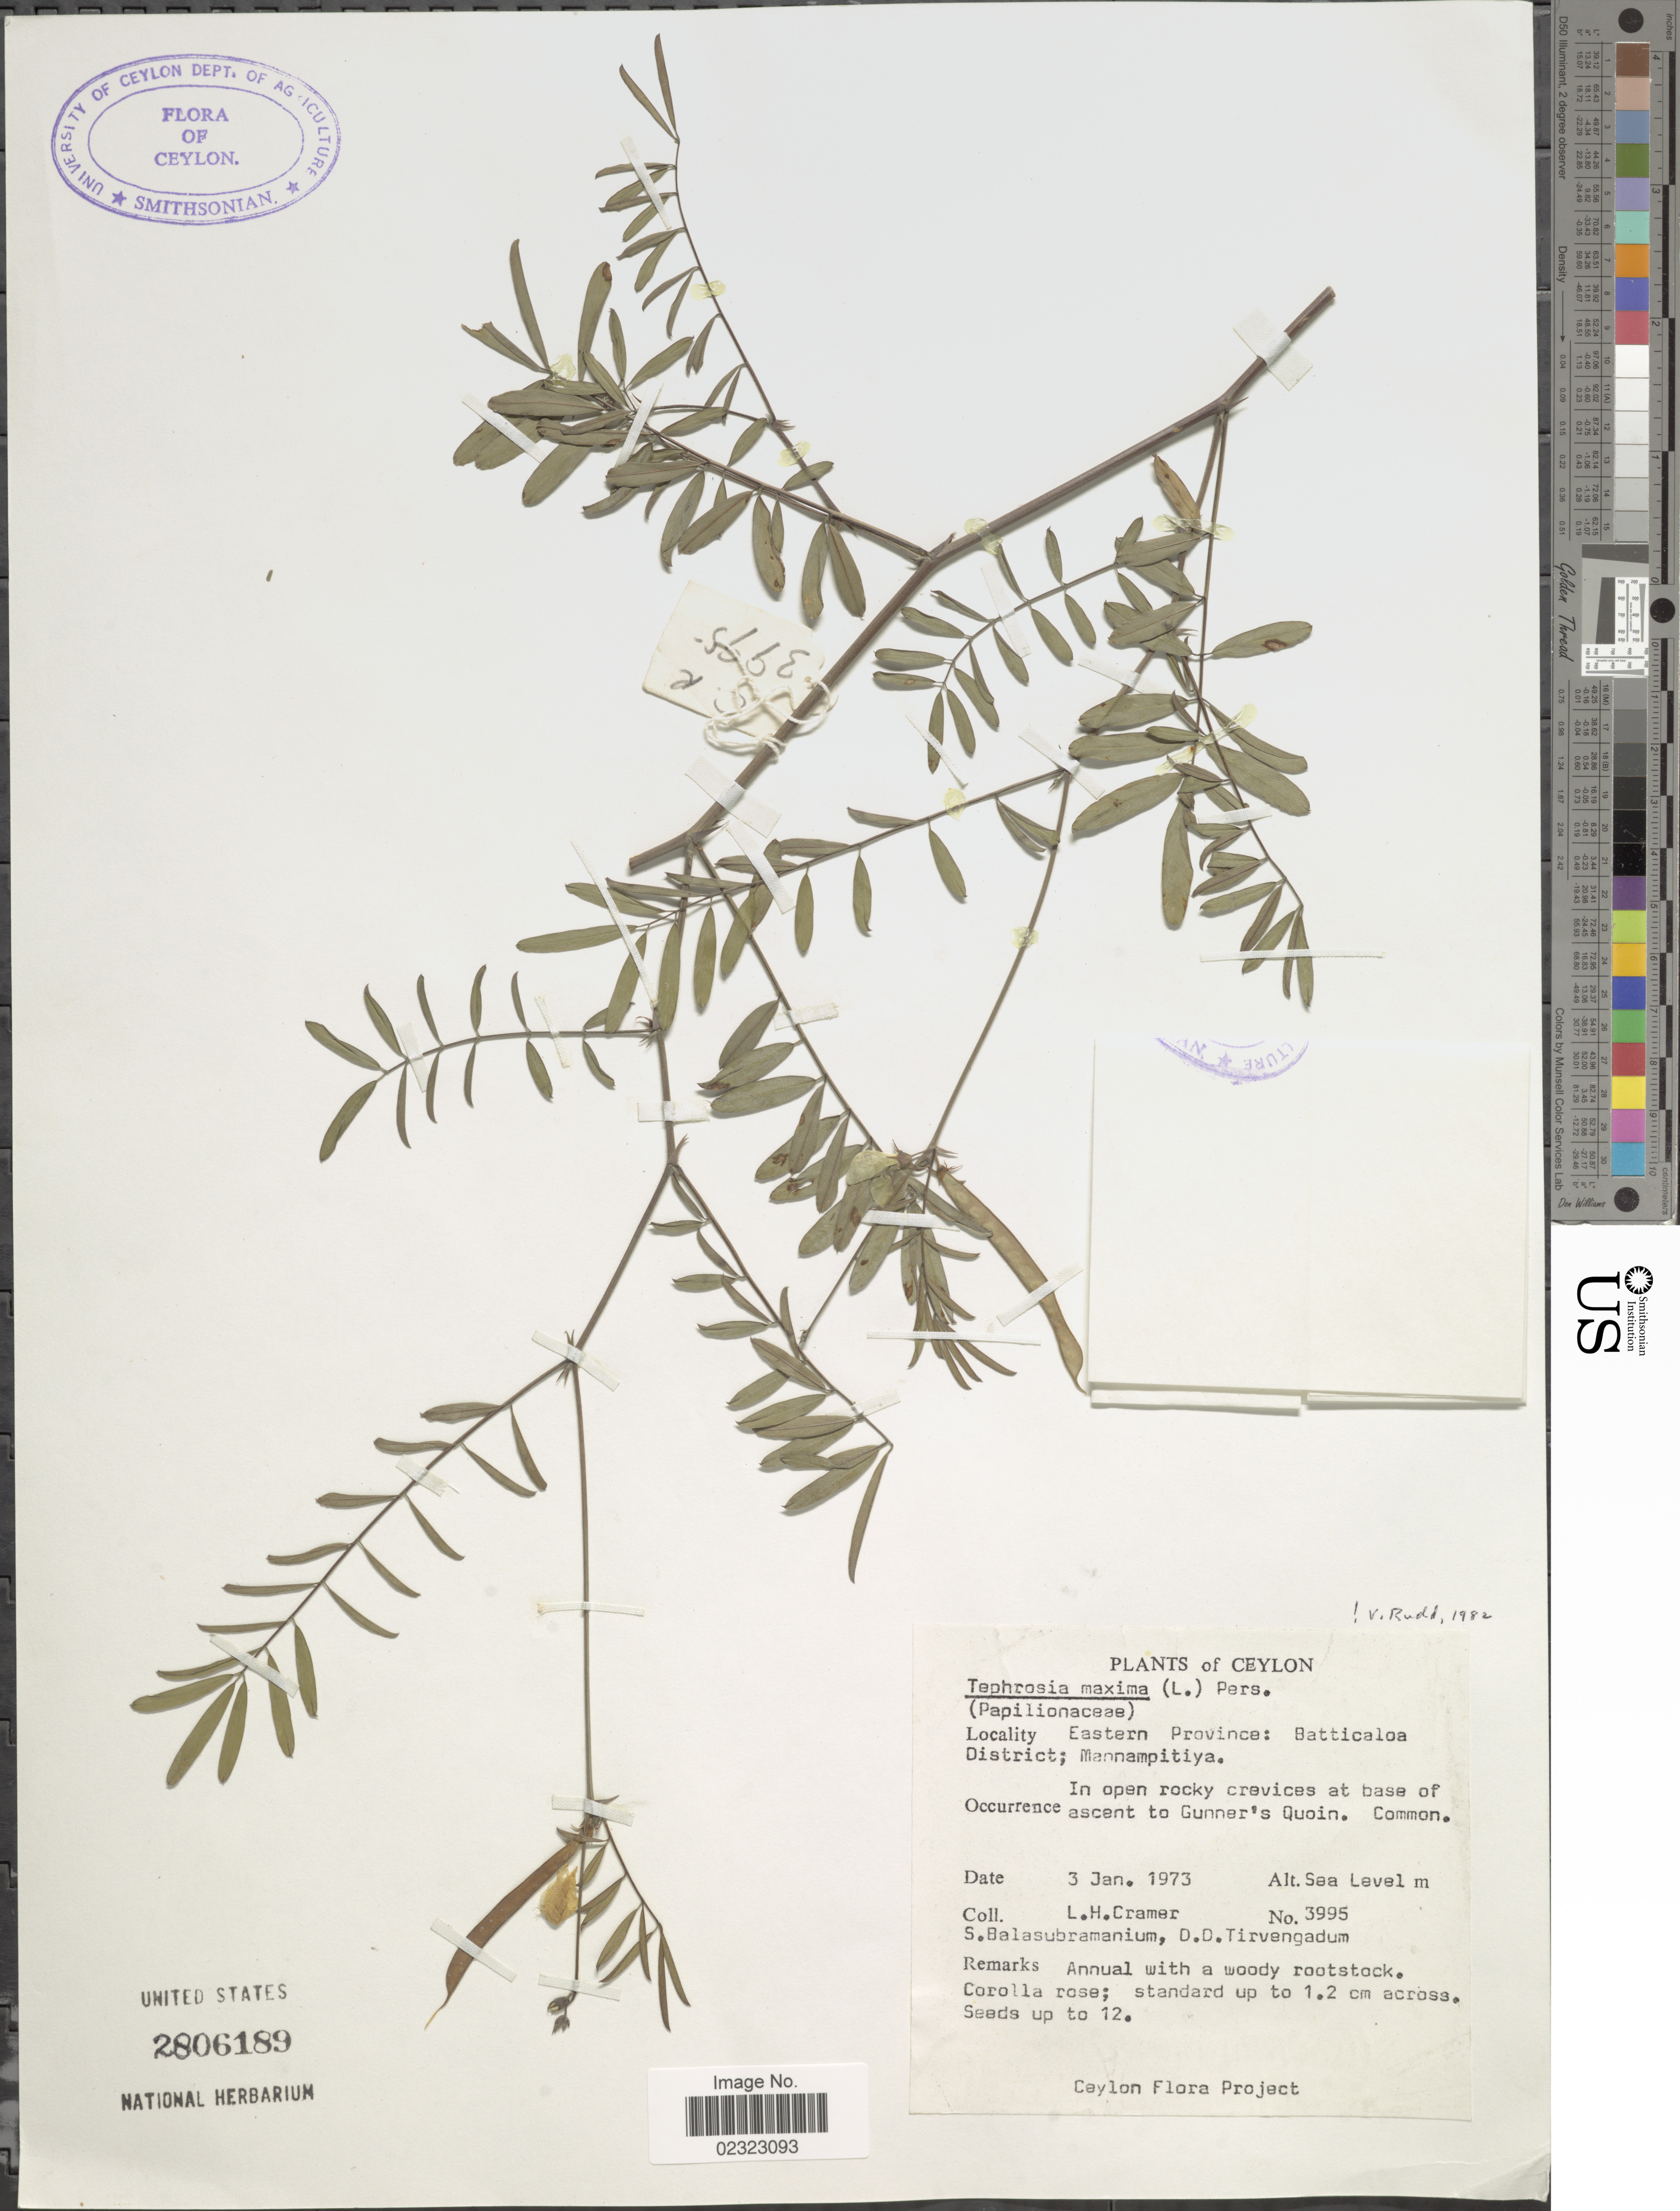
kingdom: Plantae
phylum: Tracheophyta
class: Magnoliopsida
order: Fabales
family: Fabaceae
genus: Tephrosia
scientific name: Tephrosia maxima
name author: Pers.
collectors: L. H. Cramer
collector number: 3995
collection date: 1973-01-03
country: Sri Lanka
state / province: Eastern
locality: Ceylon. Batticaloa District; Mannampitiya, at base of ascent to Gunner's Quoin.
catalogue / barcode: US 2806189